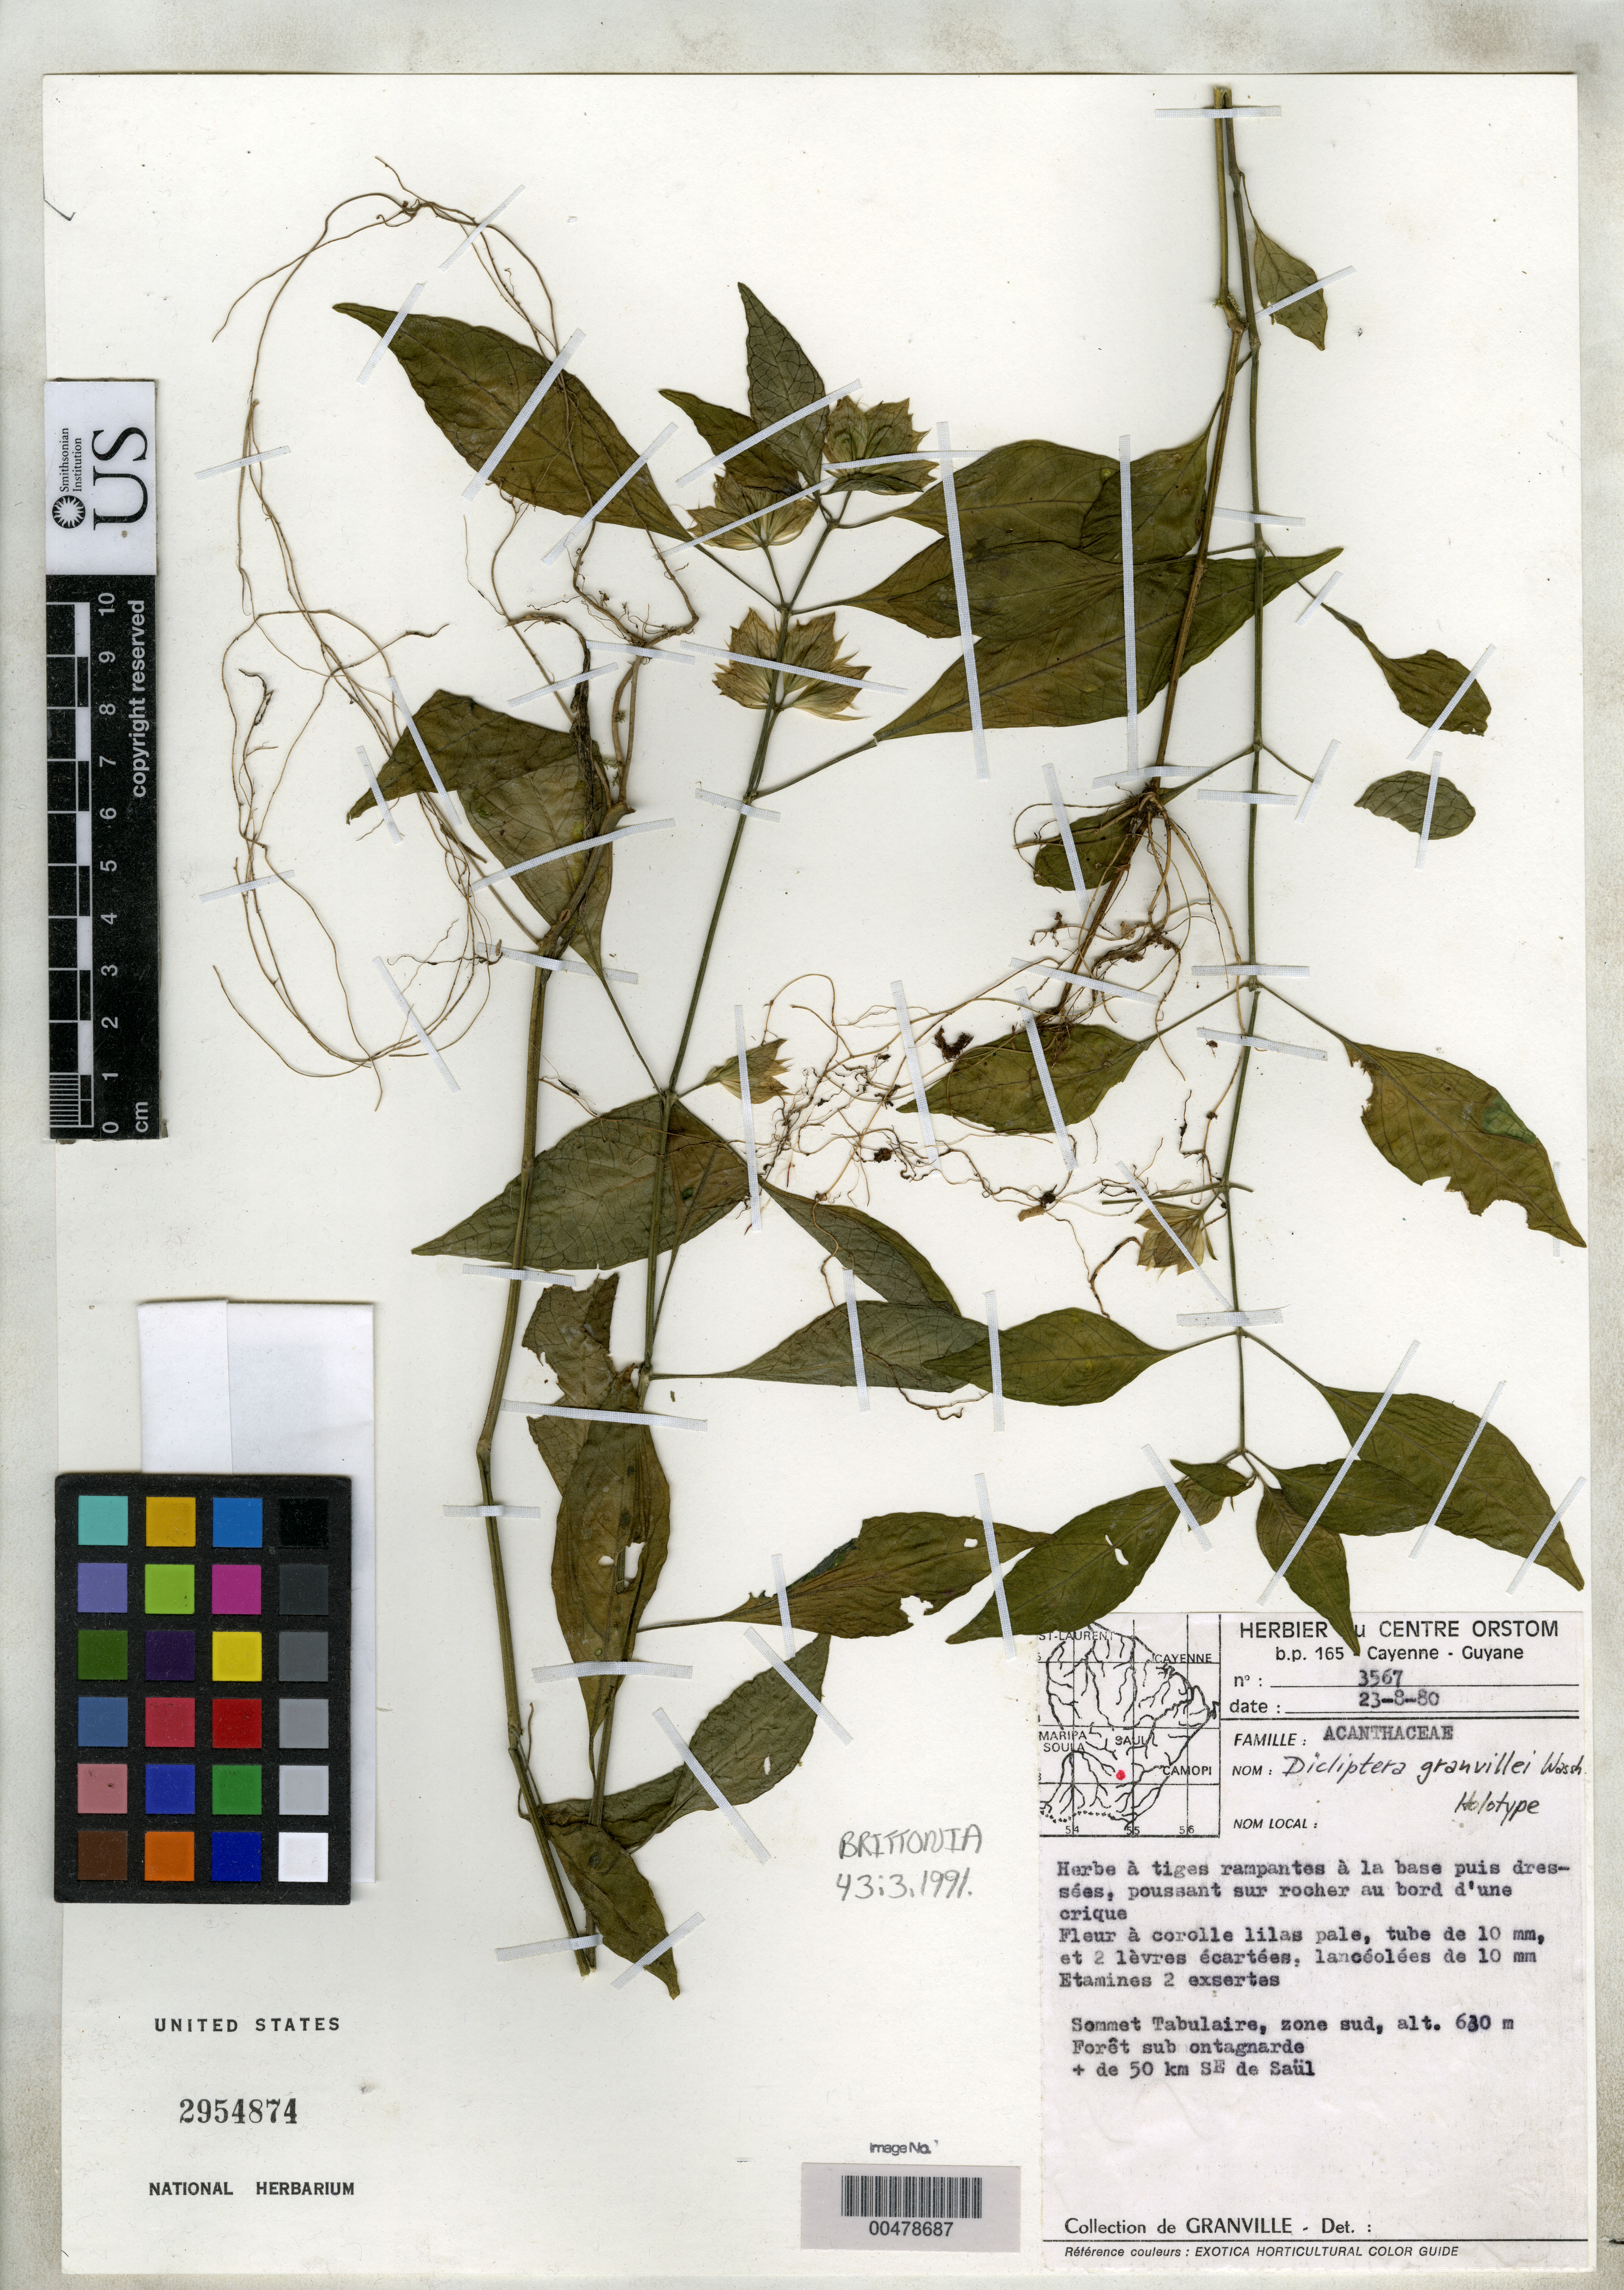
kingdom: Plantae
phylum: Tracheophyta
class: Magnoliopsida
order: Lamiales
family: Acanthaceae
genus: Dicliptera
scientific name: Dicliptera granvillei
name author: Wassh.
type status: Holotype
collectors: J.-J. de Granville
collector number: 3567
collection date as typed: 23 Aug 1980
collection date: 1980-08-23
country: French Guiana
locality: Sommet tabulaire, Zone Sud, 50 km SE Desaul.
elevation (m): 630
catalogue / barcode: US 2954874